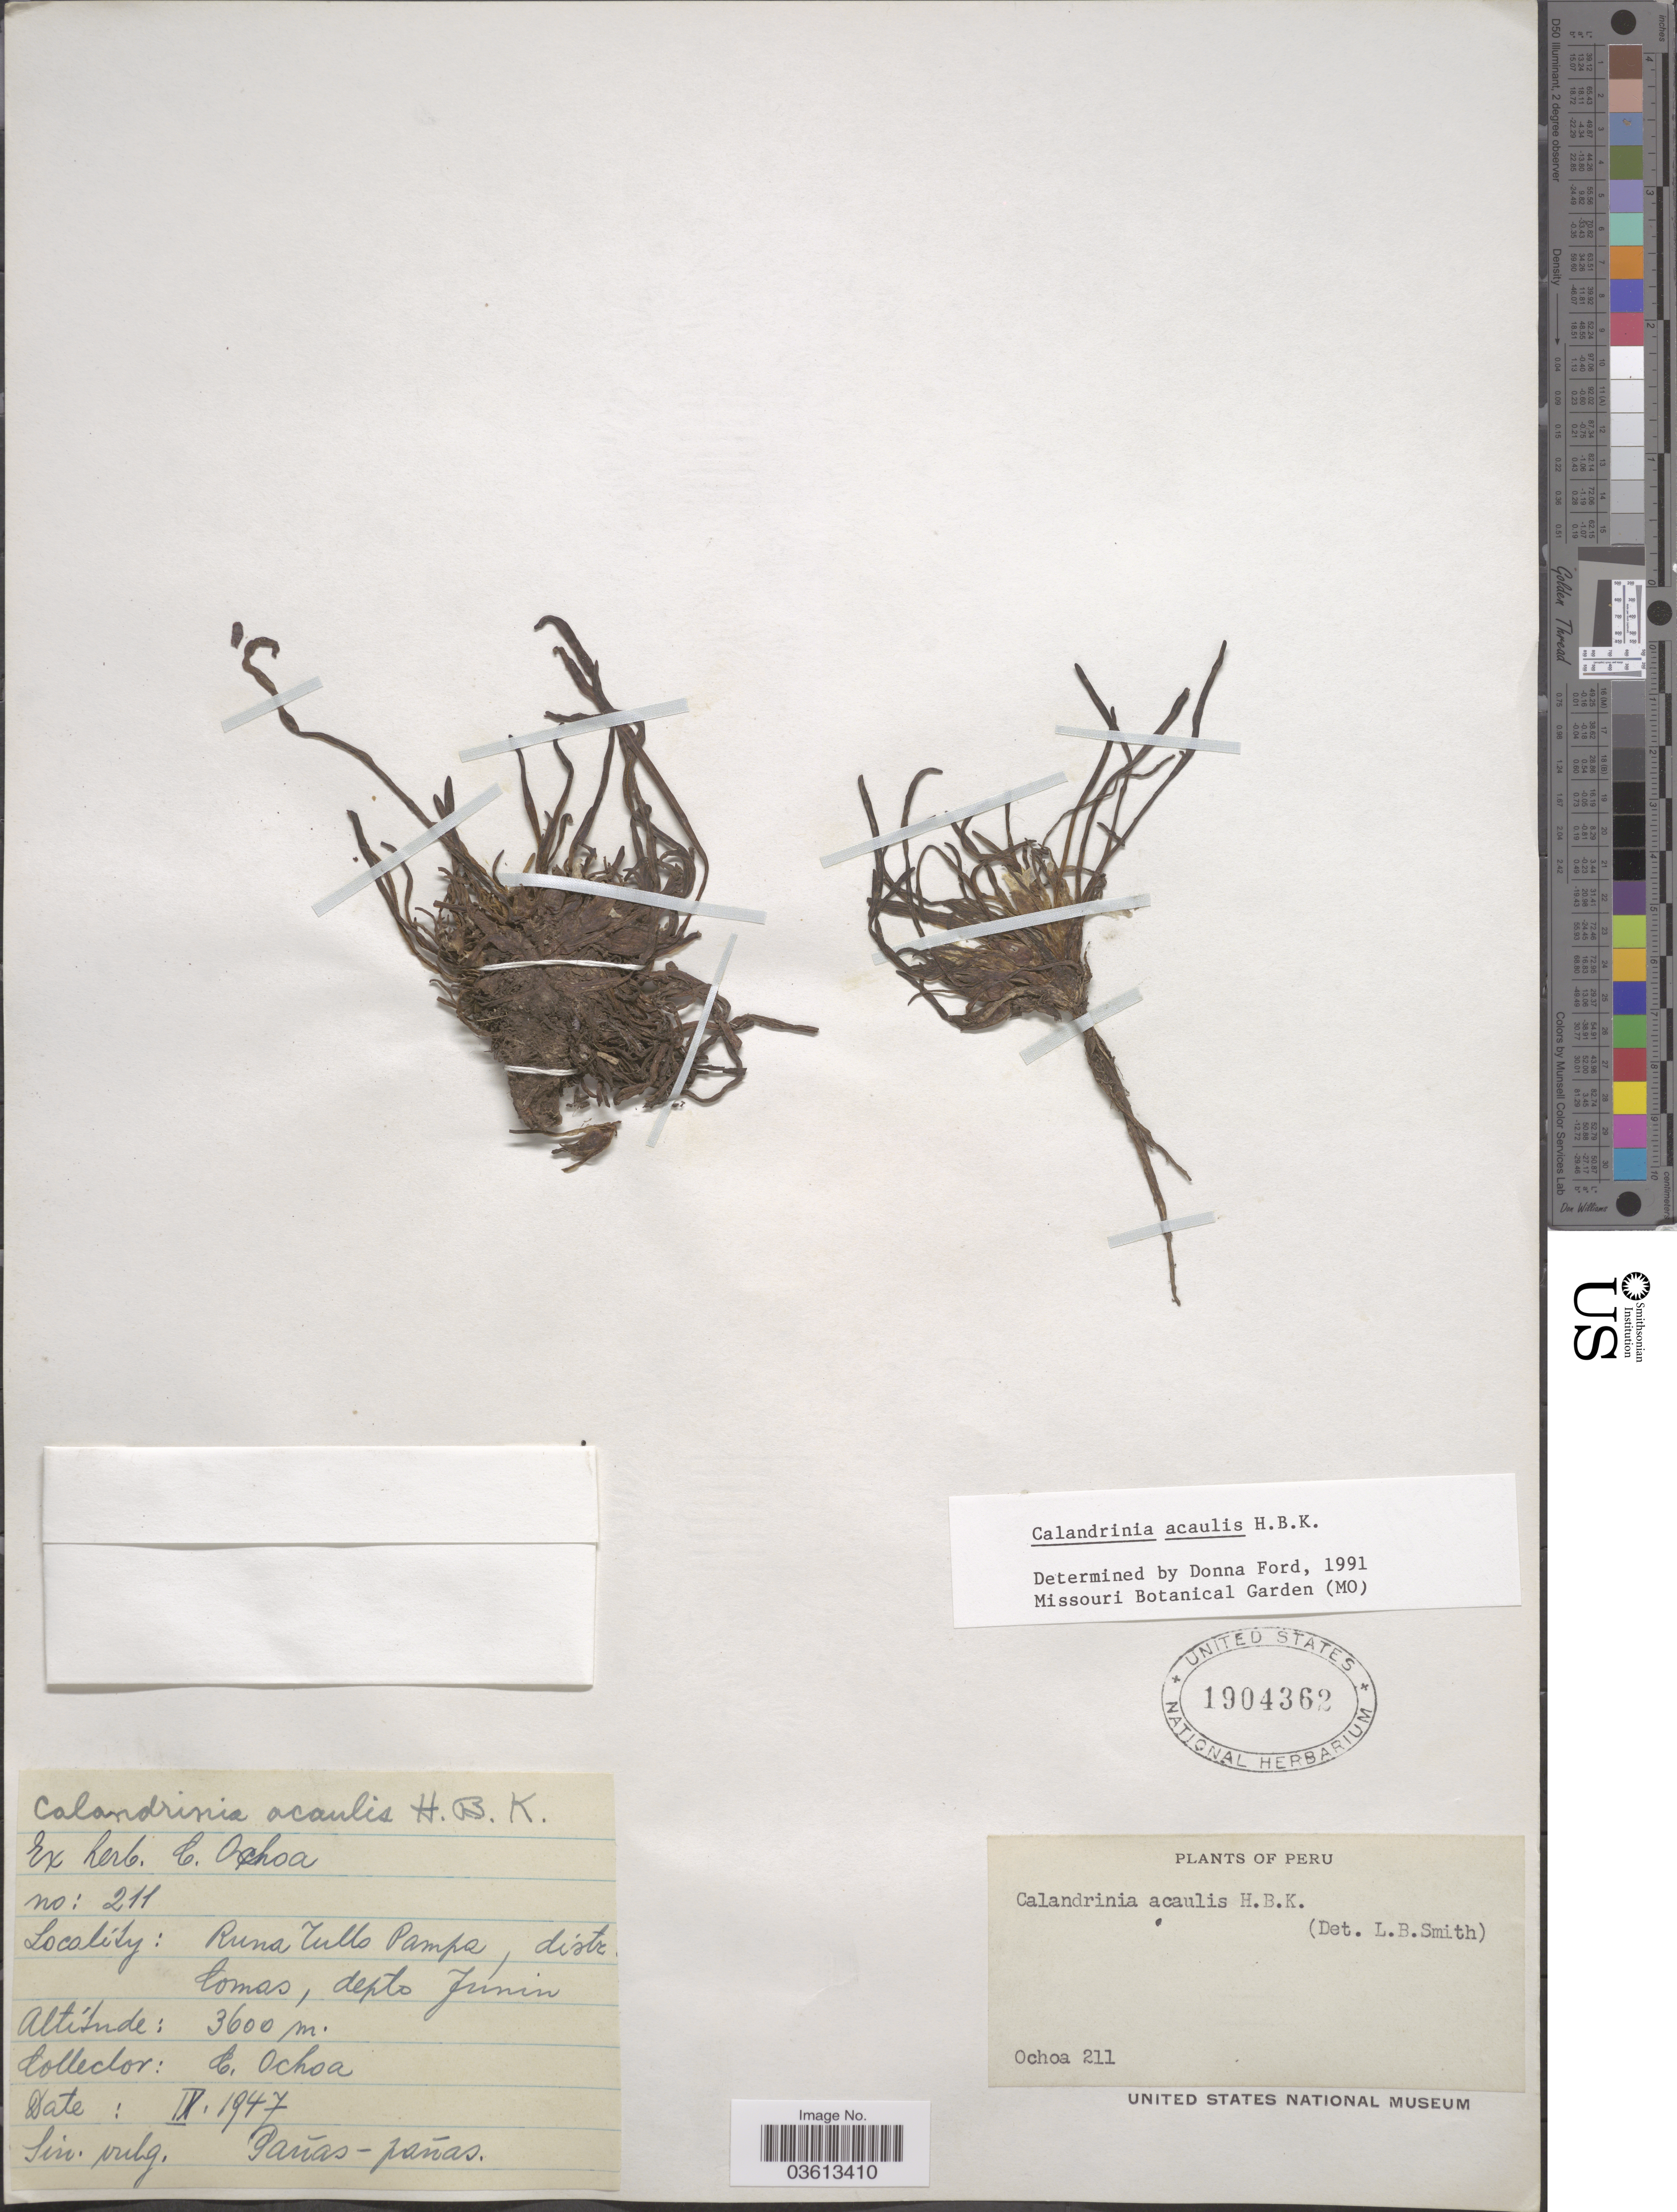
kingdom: Plantae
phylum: Tracheophyta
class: Magnoliopsida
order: Caryophyllales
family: Montiaceae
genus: Calandrinia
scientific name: Calandrinia acaulis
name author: Kunth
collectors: C. Ochoa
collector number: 211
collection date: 1947-09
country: Peru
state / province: Junín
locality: Runa Tullo Pampa, distr. Comas, depto Junin.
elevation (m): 3600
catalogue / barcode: US 1904362